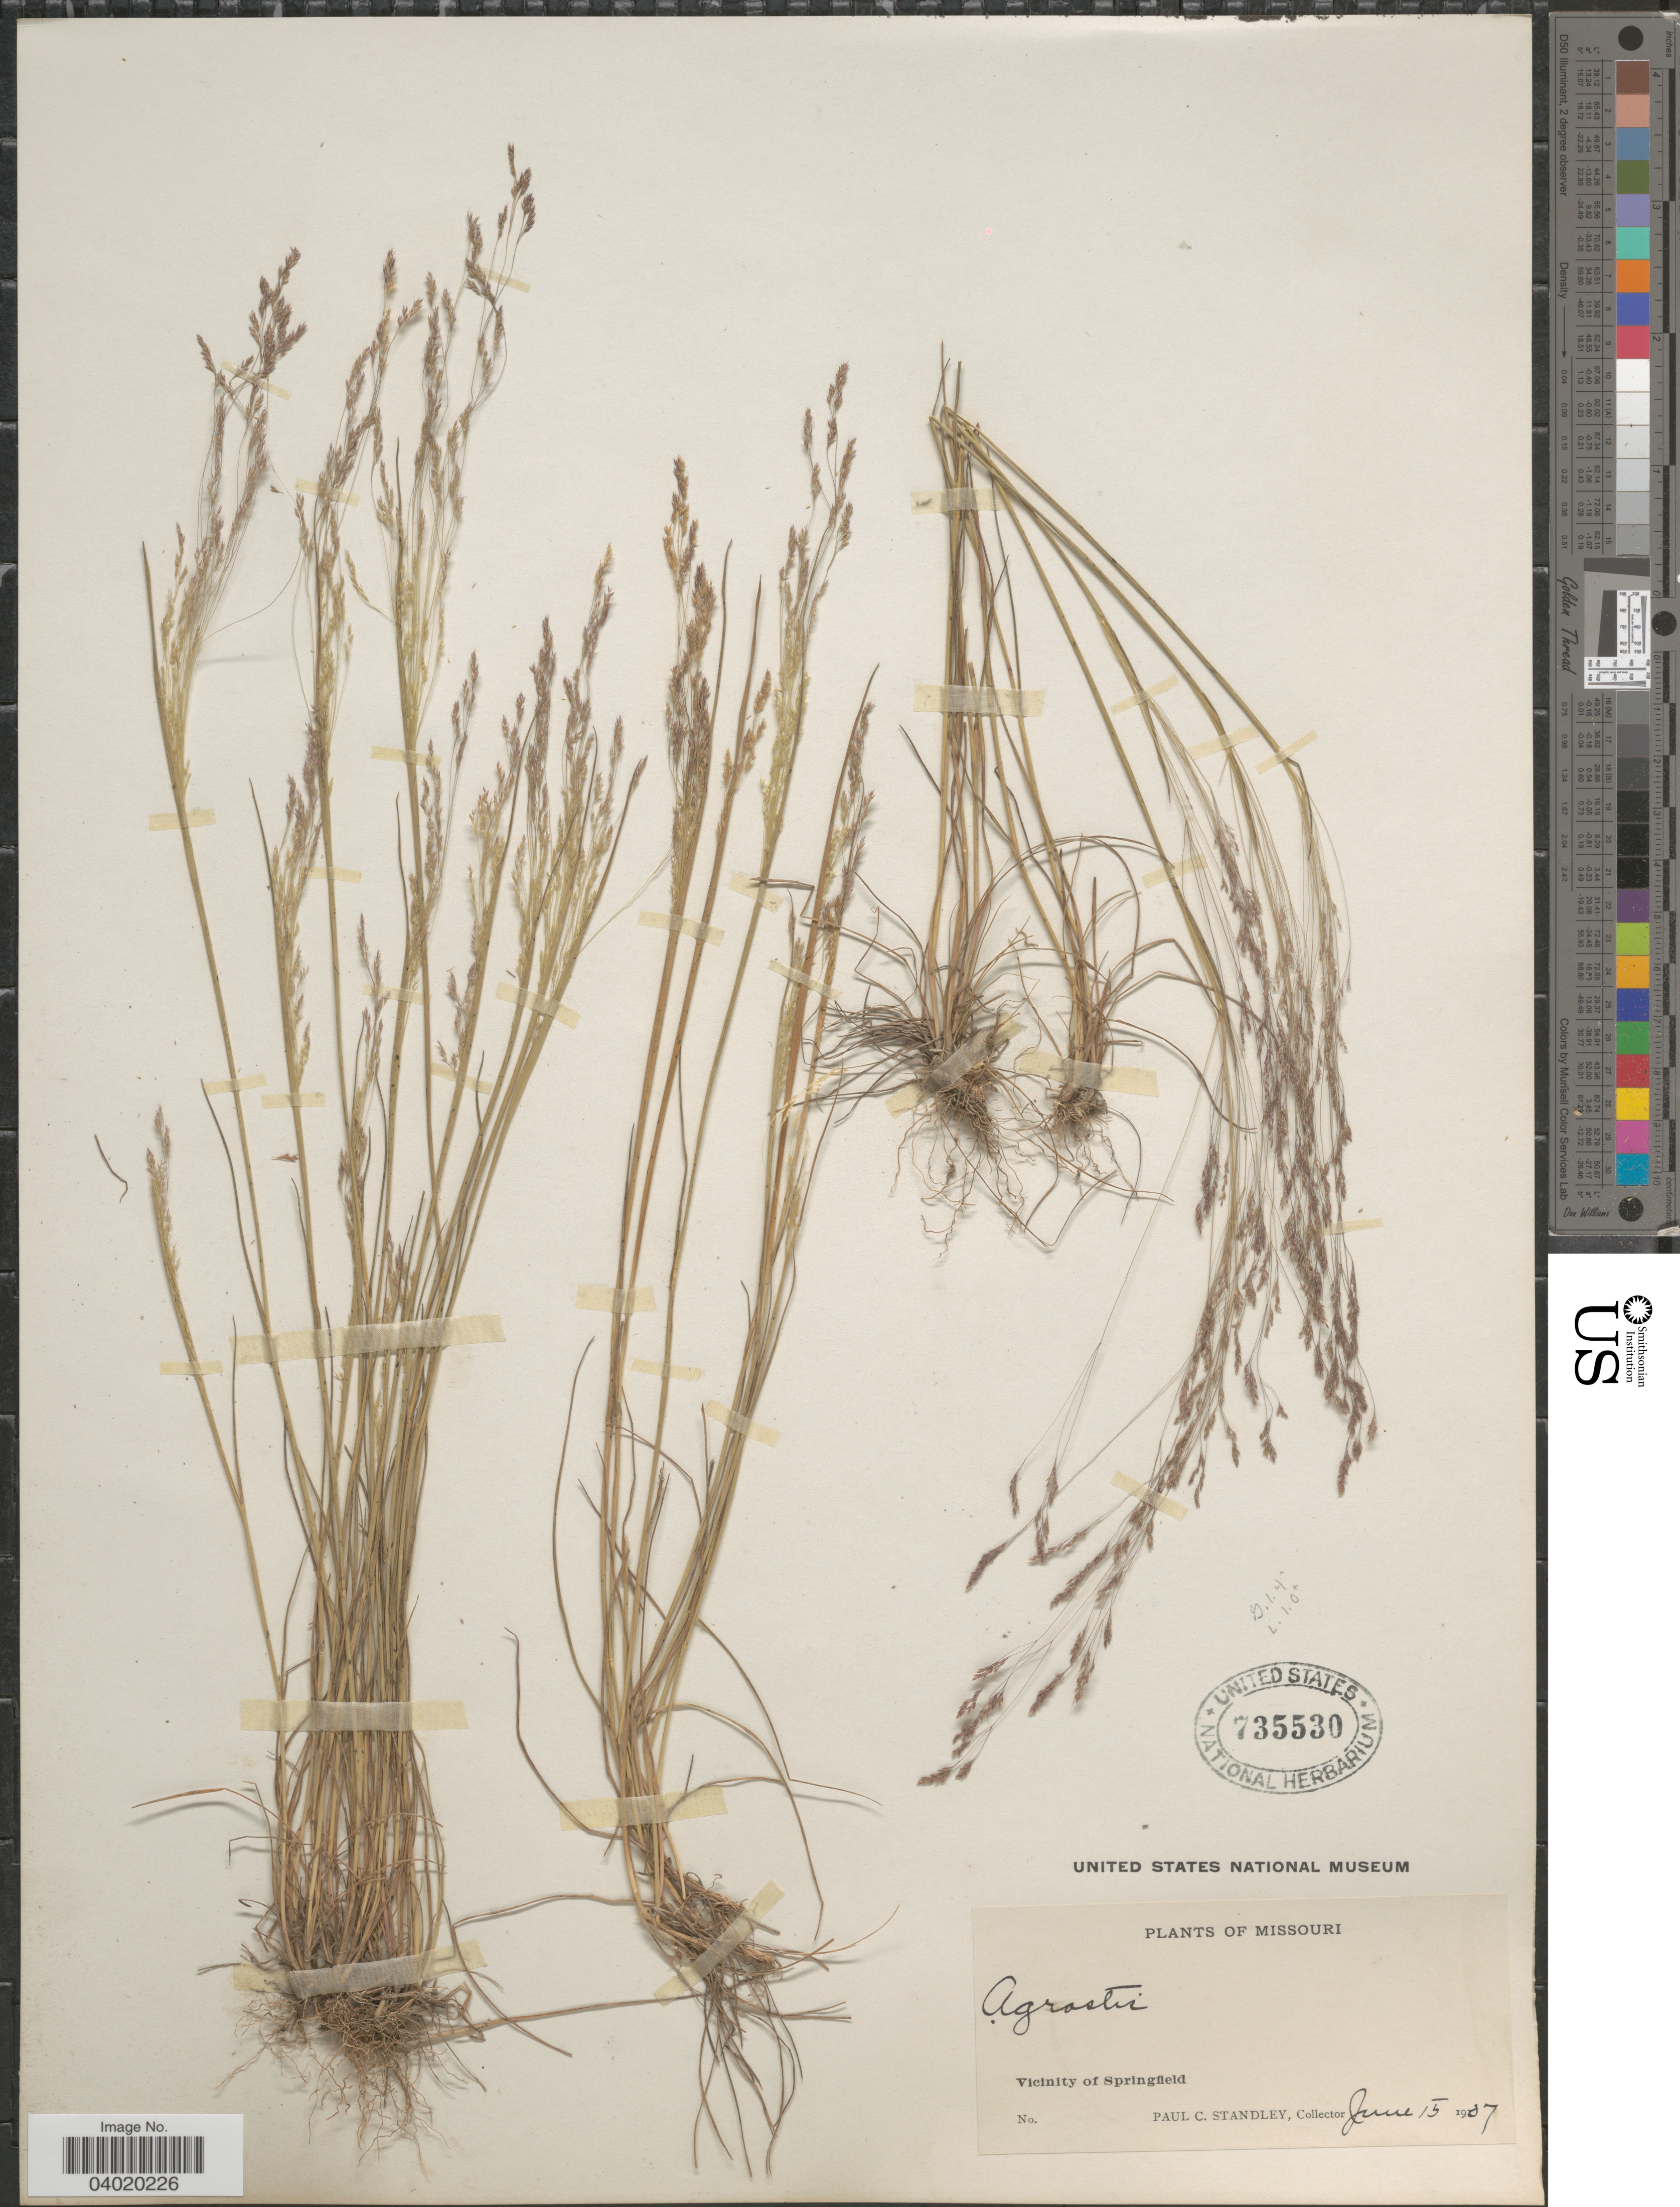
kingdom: Plantae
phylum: Tracheophyta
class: Liliopsida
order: Poales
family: Poaceae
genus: Agrostis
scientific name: Agrostis hyemalis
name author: (Walter) Britton et al.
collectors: P. C. Standley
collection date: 1907-06-15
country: United States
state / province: Missouri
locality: Vicinity of Springfield.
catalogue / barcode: US 735530